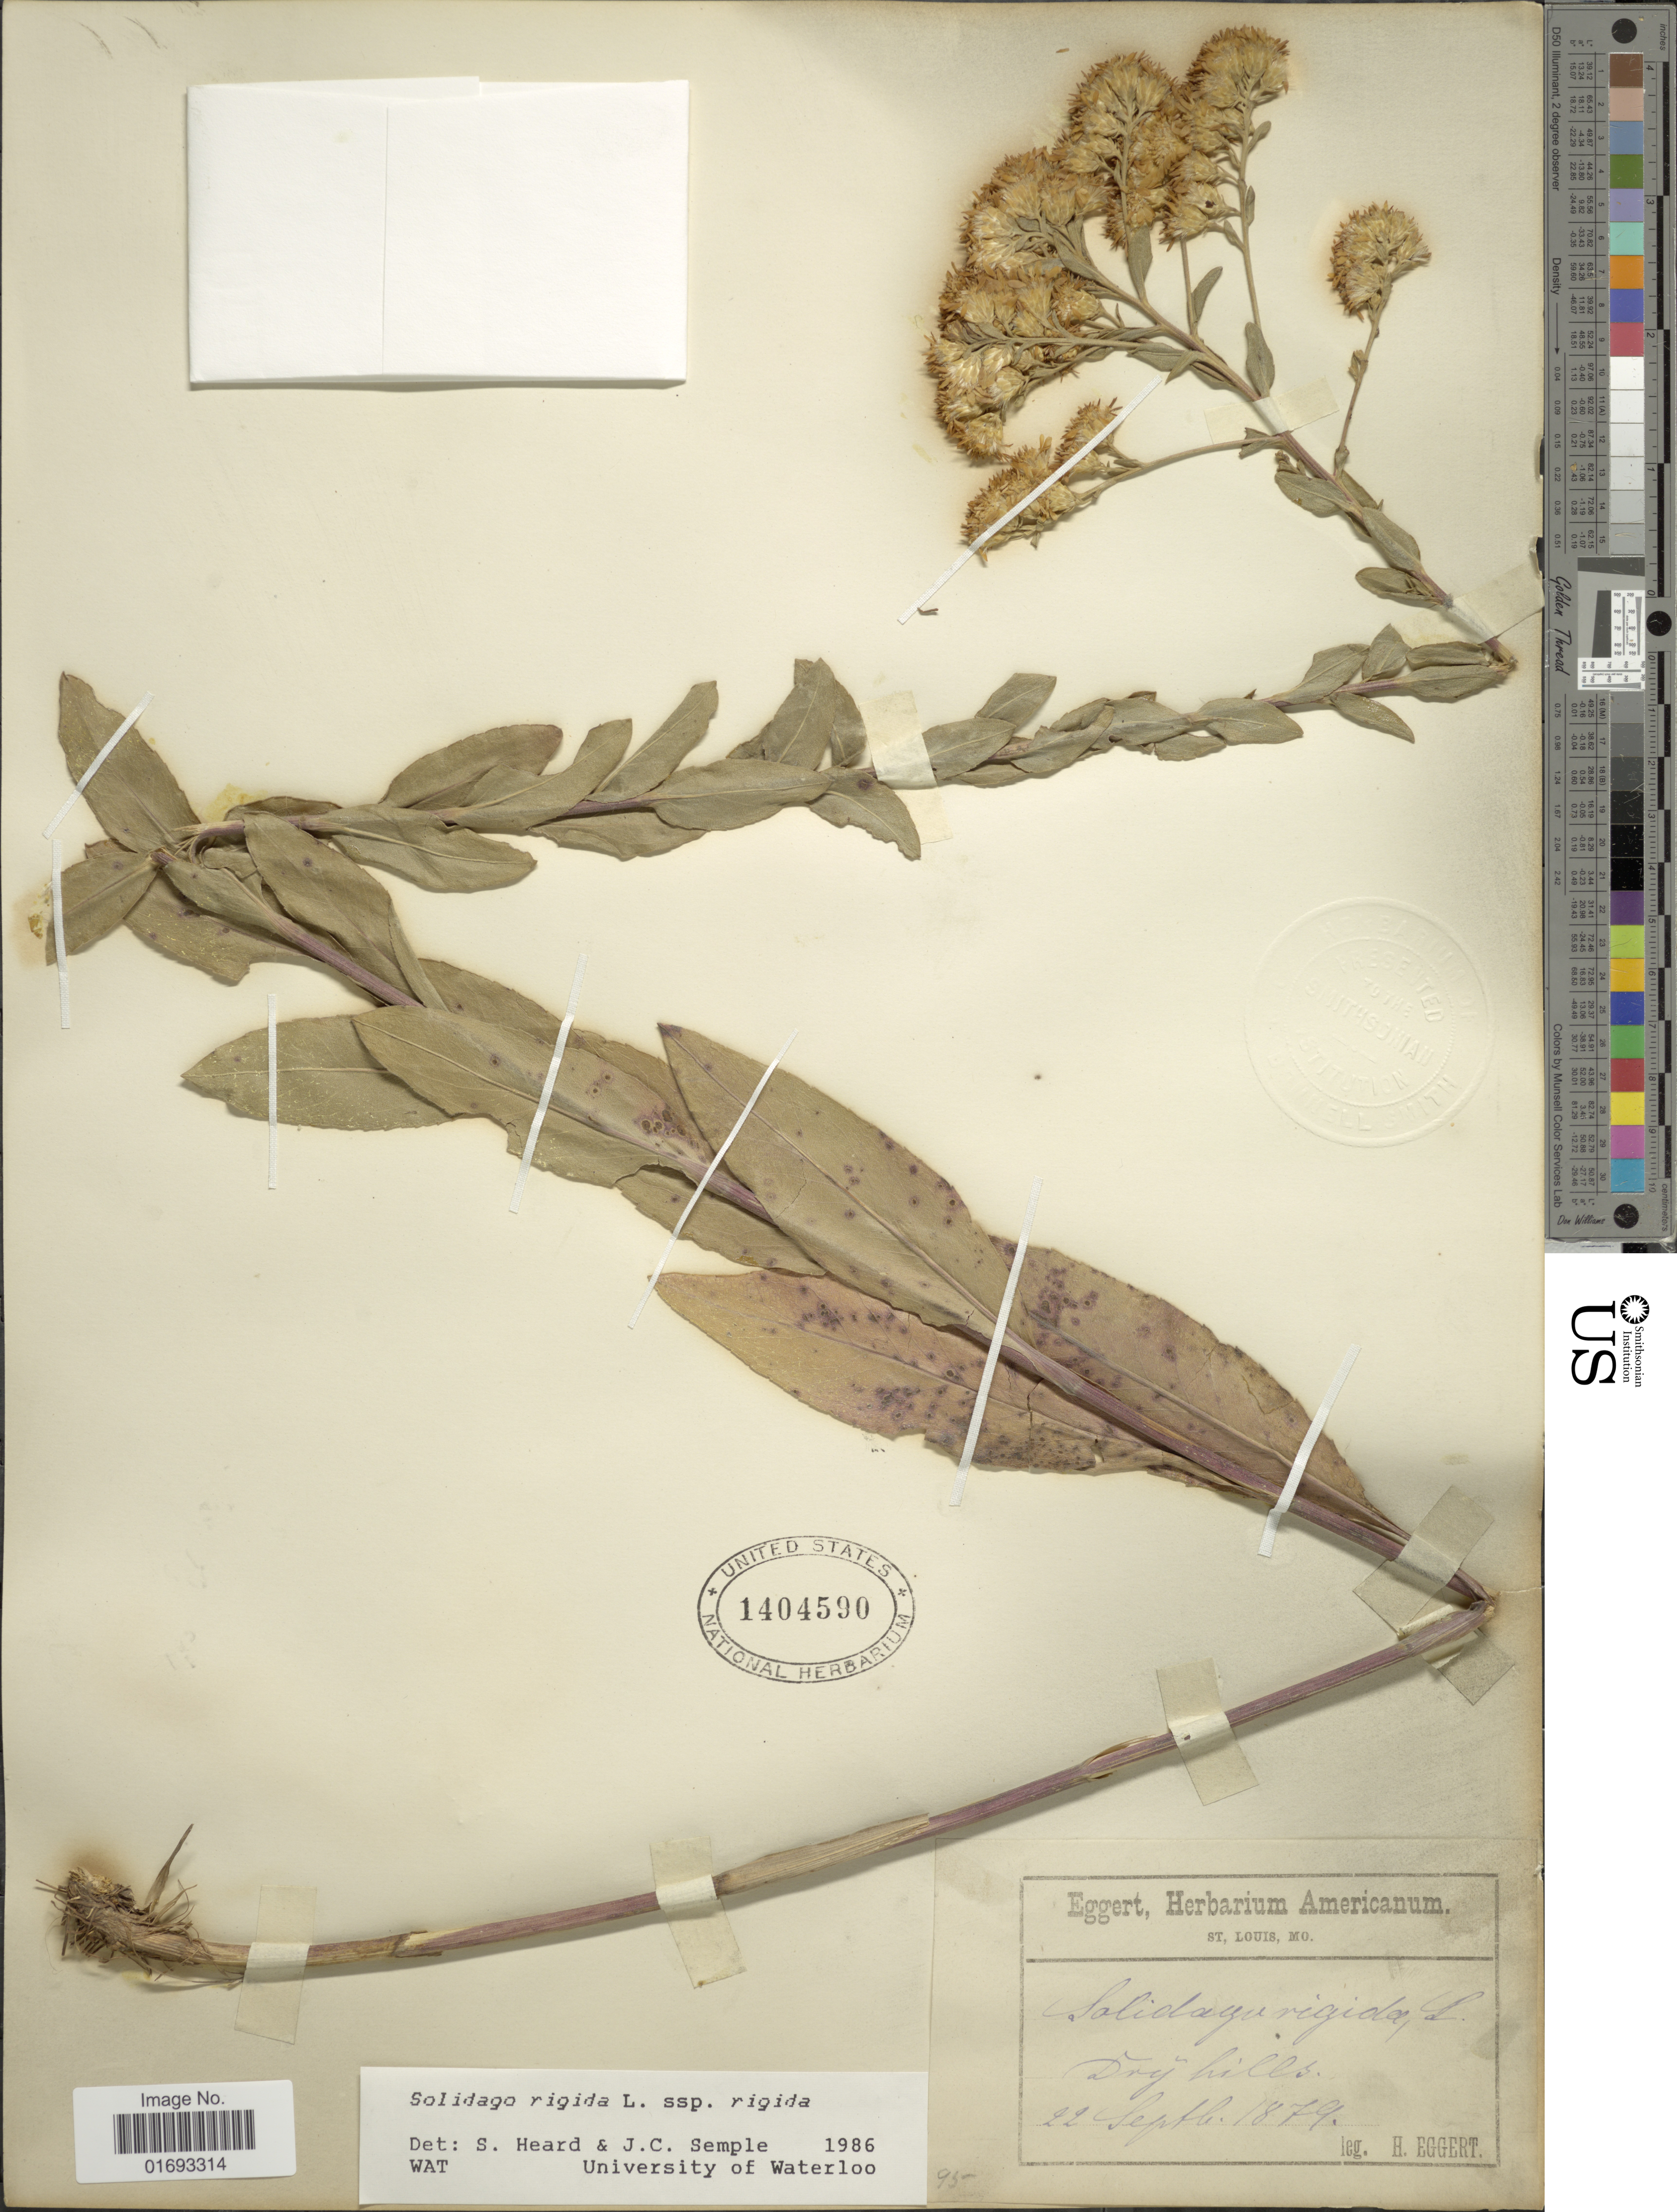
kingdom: Plantae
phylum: Tracheophyta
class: Magnoliopsida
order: Asterales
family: Asteraceae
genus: Oligoneuron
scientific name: Oligoneuron rigidum var. rigidum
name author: (L.) Small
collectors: H. Eggert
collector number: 95?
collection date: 1879-09-22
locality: Dry hills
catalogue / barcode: US 1404590